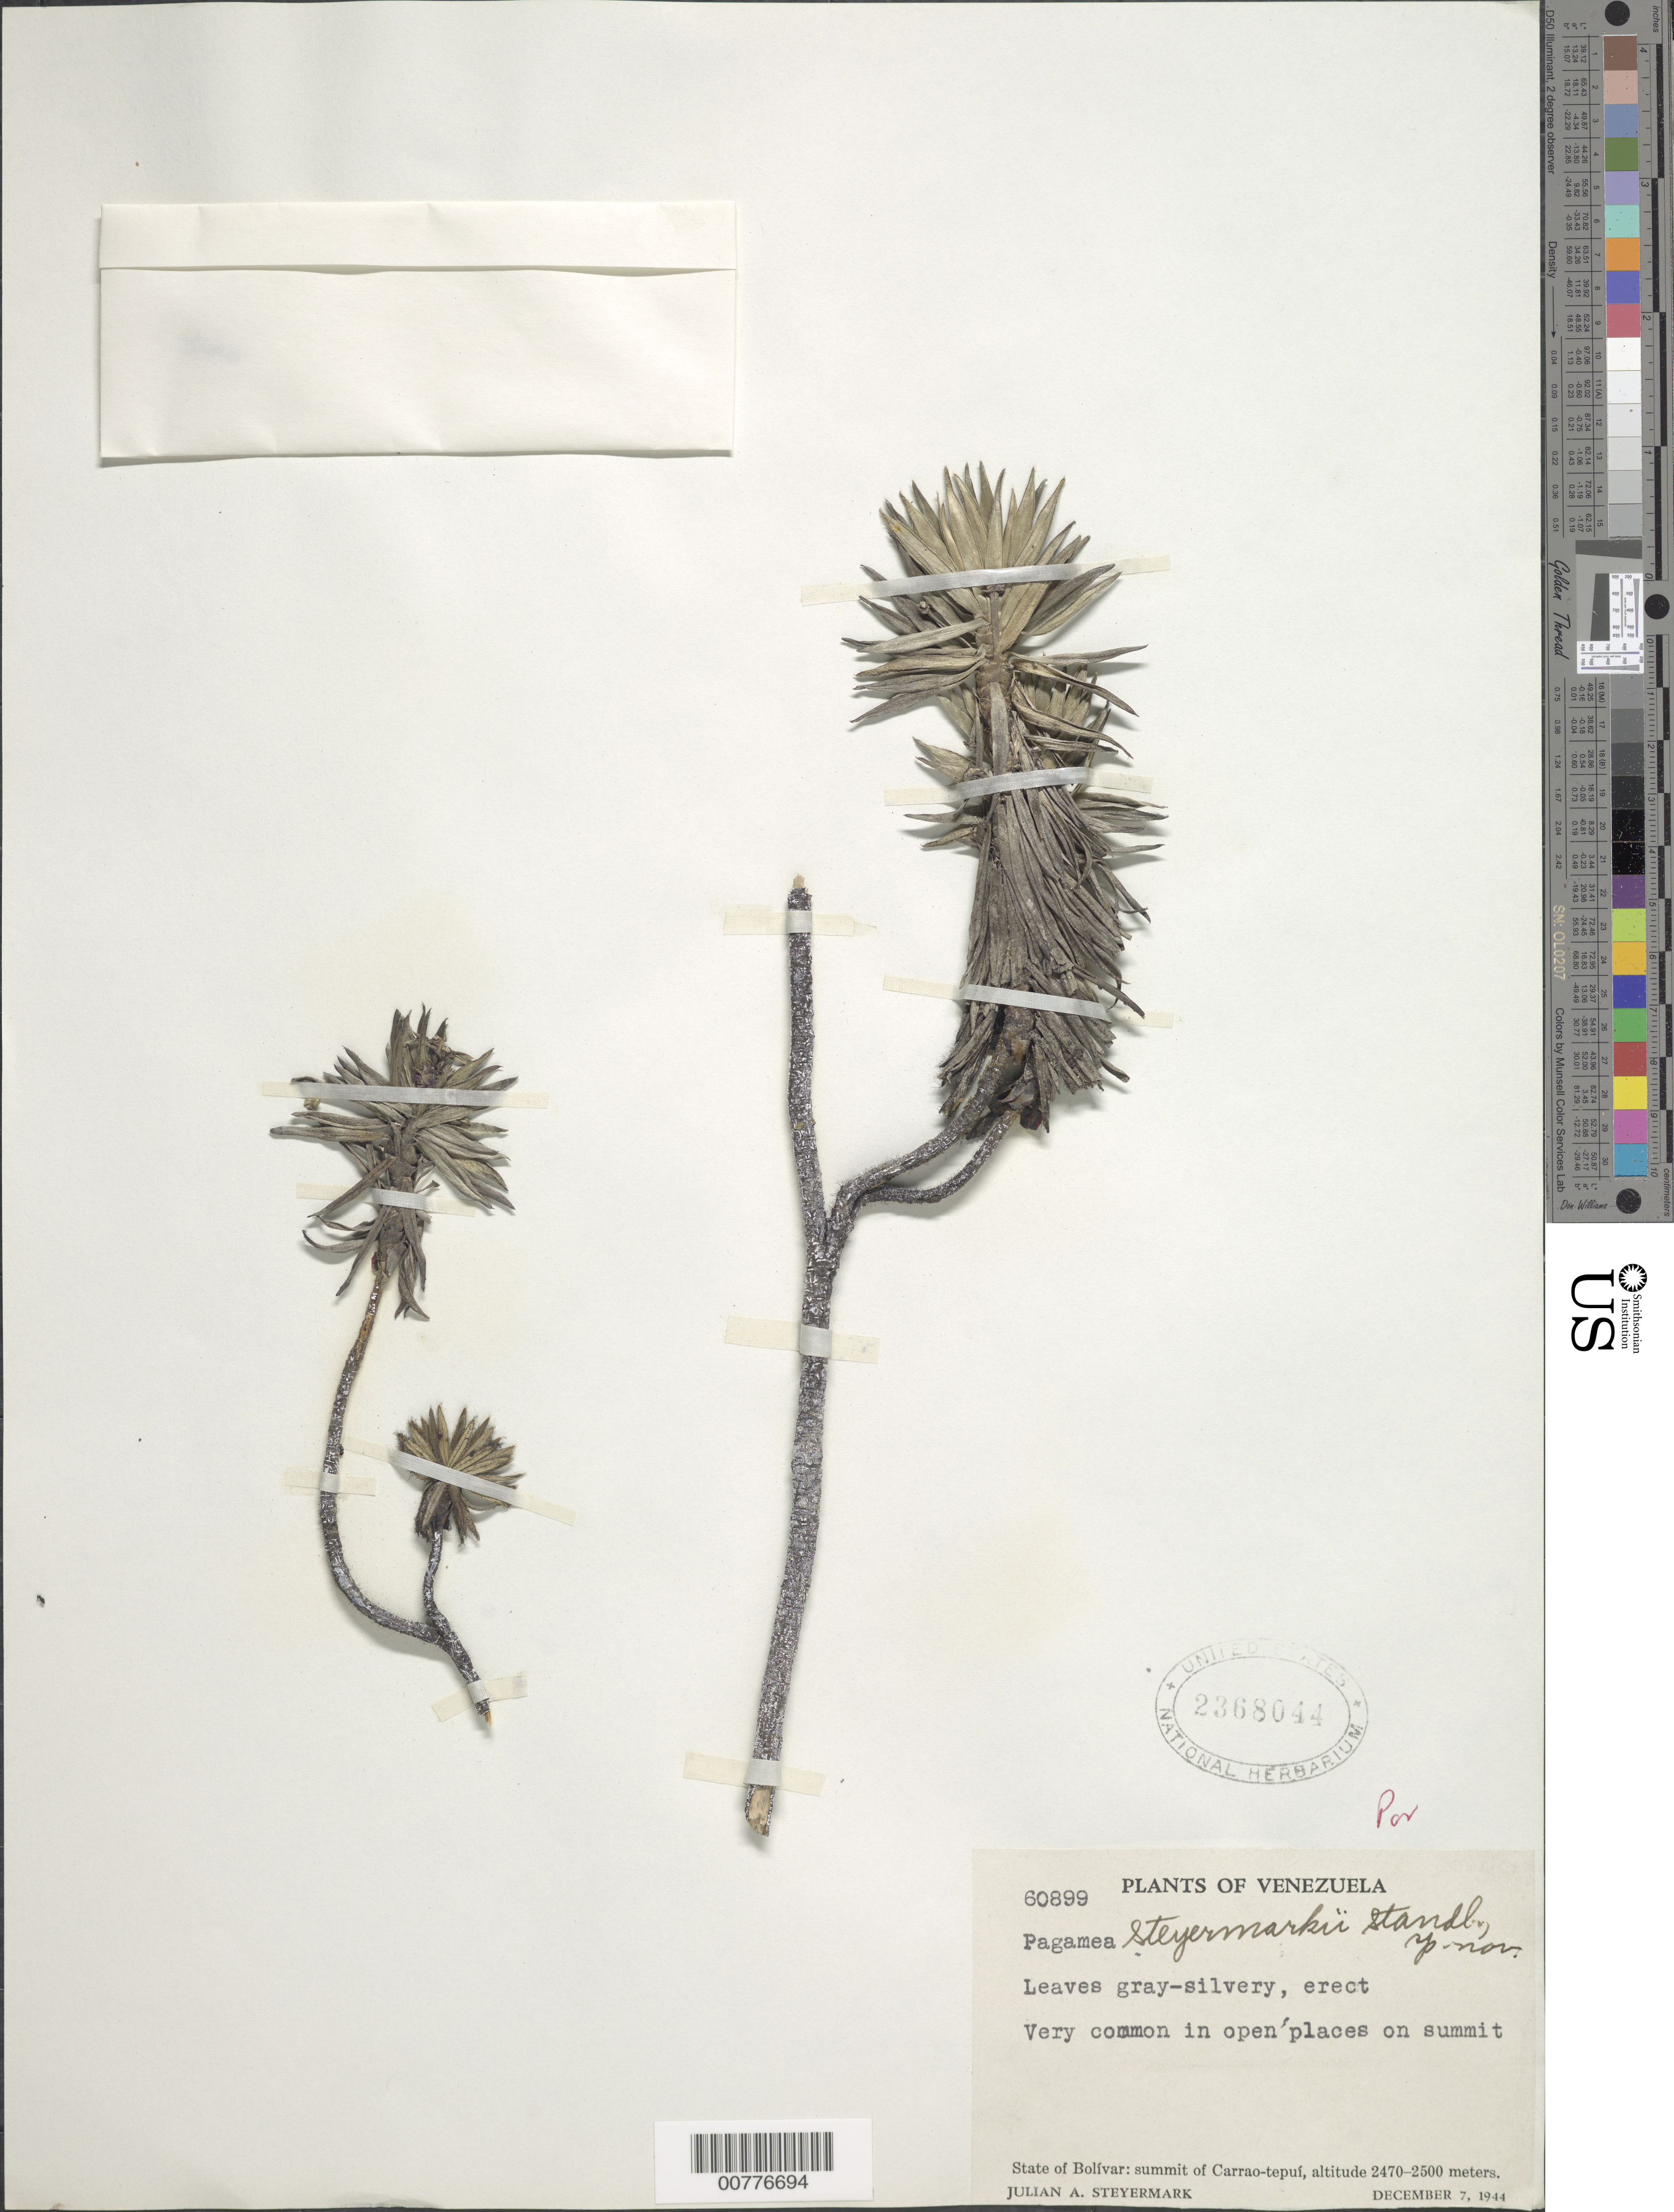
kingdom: Plantae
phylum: Tracheophyta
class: Magnoliopsida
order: Gentianales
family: Rubiaceae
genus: Aphanocarpus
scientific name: Aphanocarpus steyermarkii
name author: (Standl.) Steyerm.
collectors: J. Steyermark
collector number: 60899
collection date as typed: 7-Dec-44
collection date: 1944-12-07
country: Venezuela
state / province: Bolívar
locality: Carrao-tepuí, summit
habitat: Open places on summit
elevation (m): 2470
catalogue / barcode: US 2368044